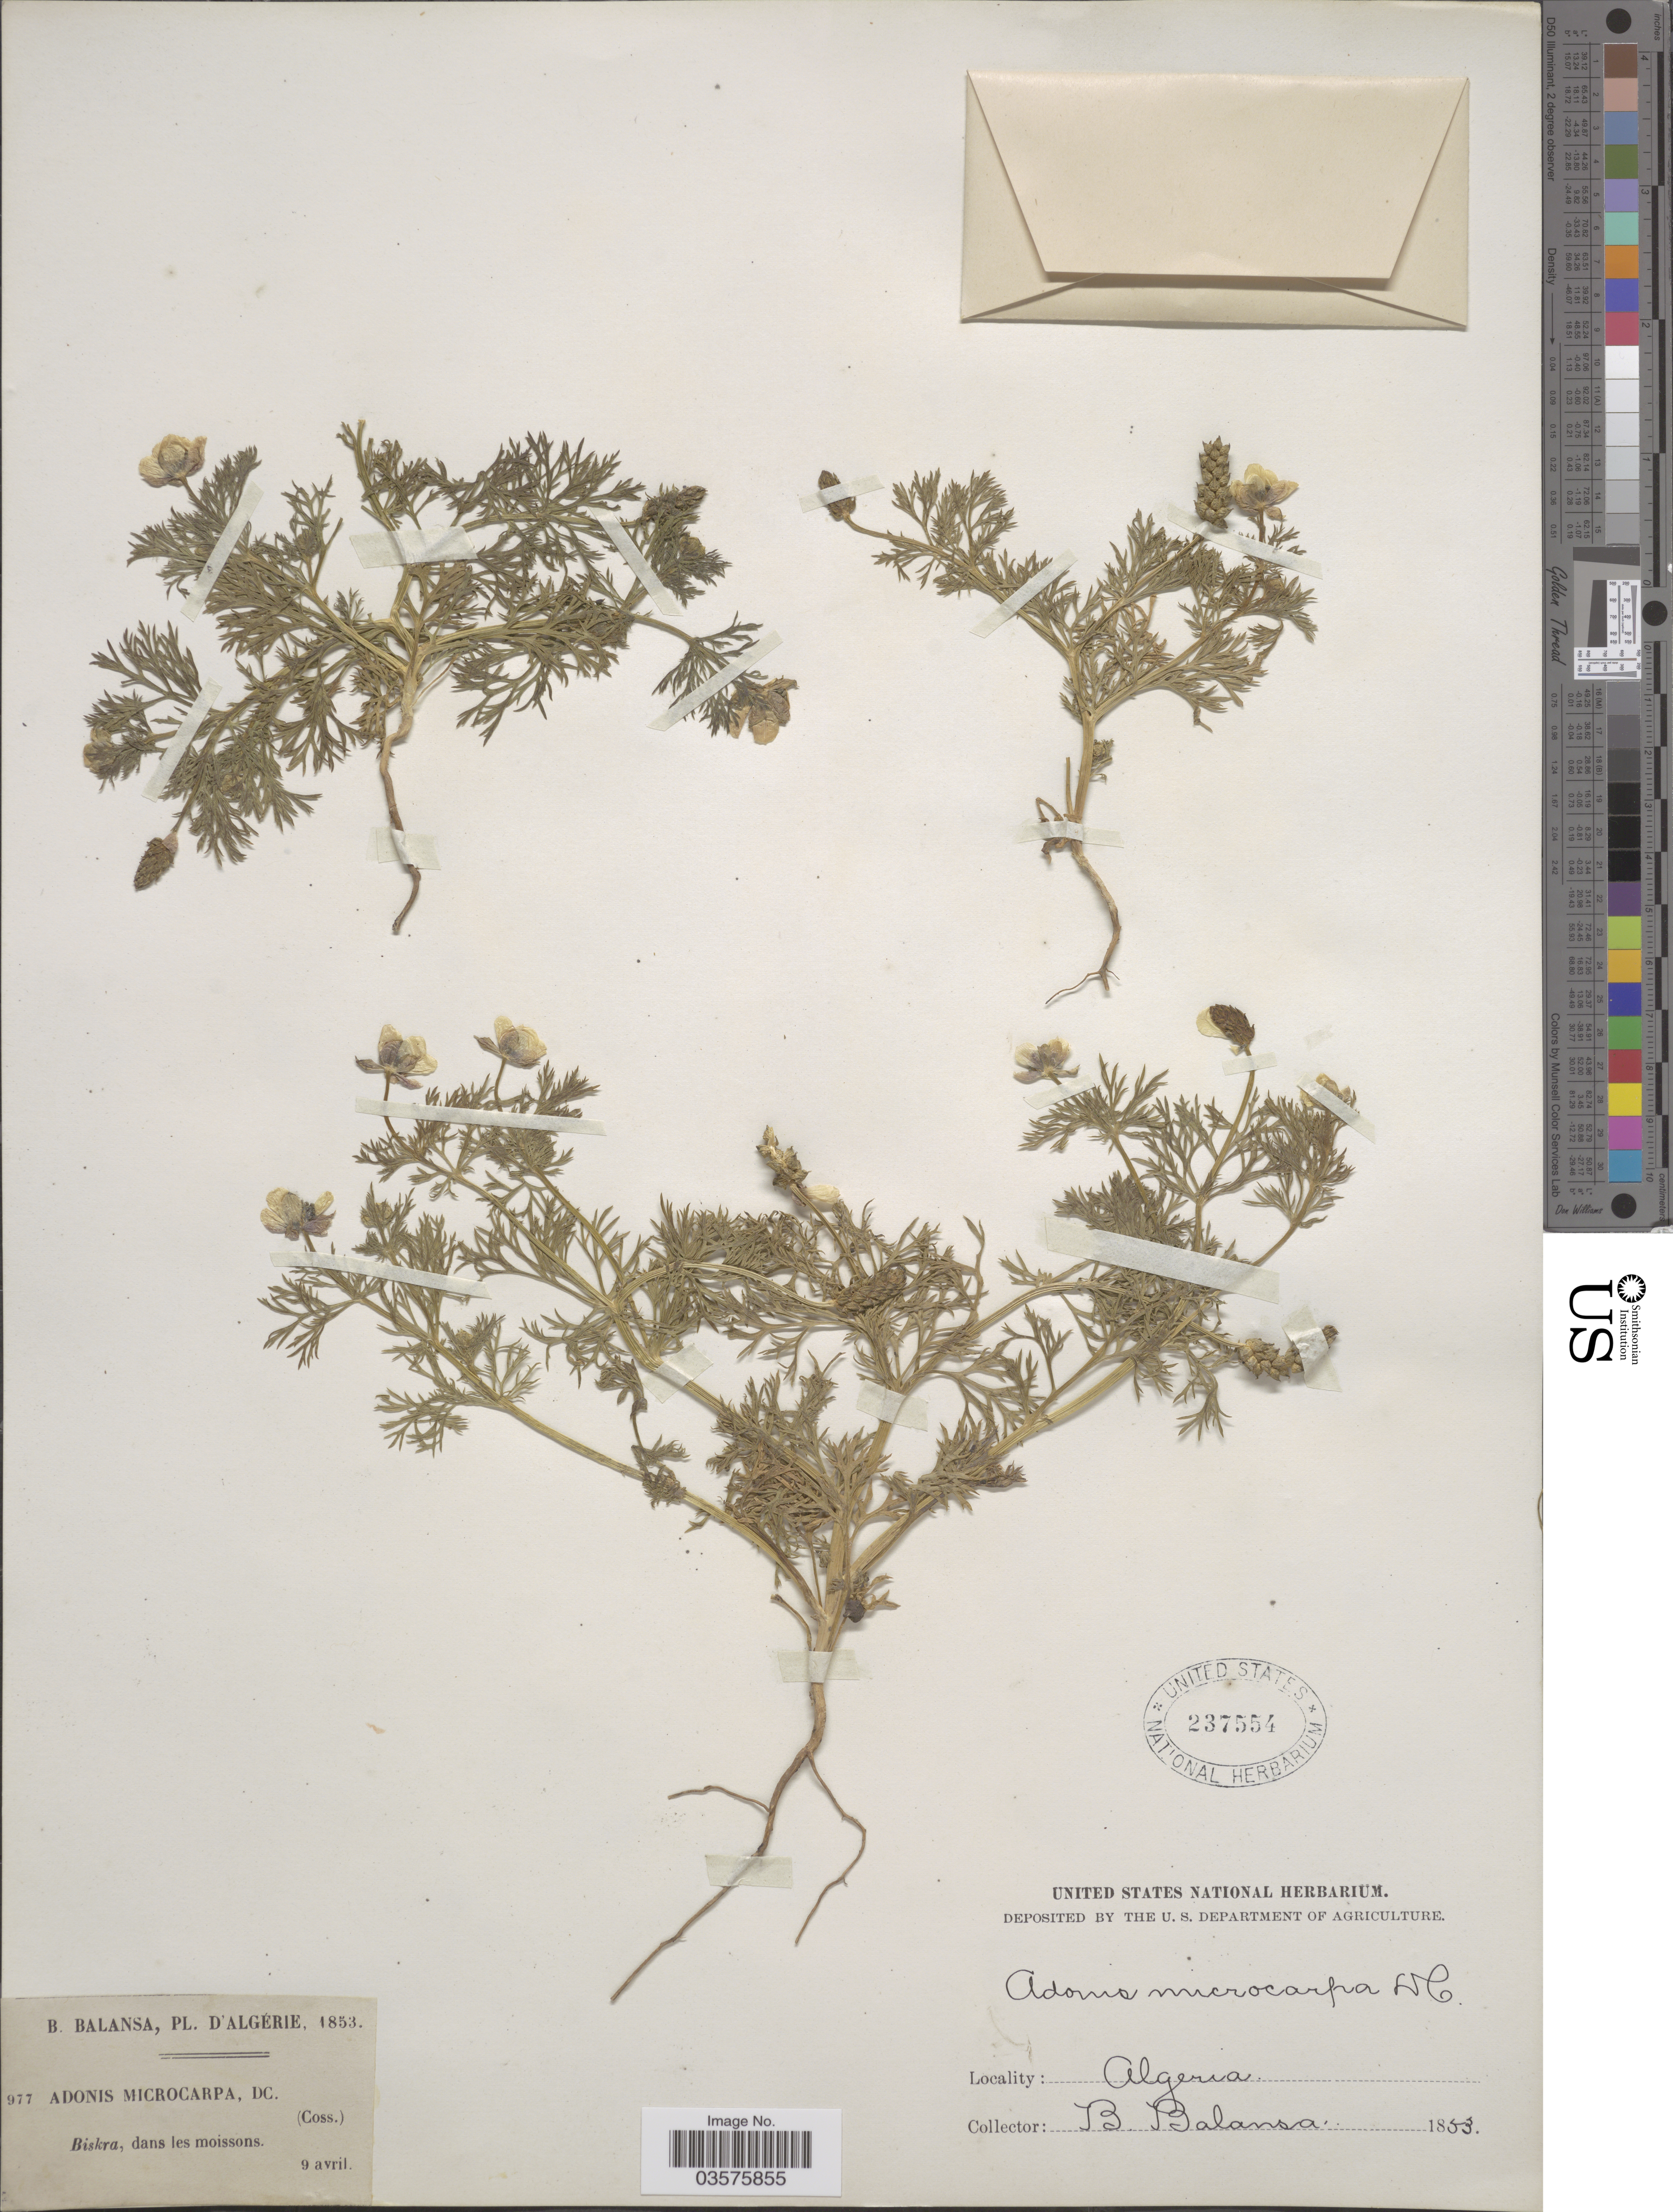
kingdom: Plantae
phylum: Tracheophyta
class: Magnoliopsida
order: Ranunculales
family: Ranunculaceae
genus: Adonis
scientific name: Adonis microcarpa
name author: DC.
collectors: B. Balansa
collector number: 977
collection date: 1853-04-09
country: Algeria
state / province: Biskra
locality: Dans les moissons.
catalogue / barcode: US 237554